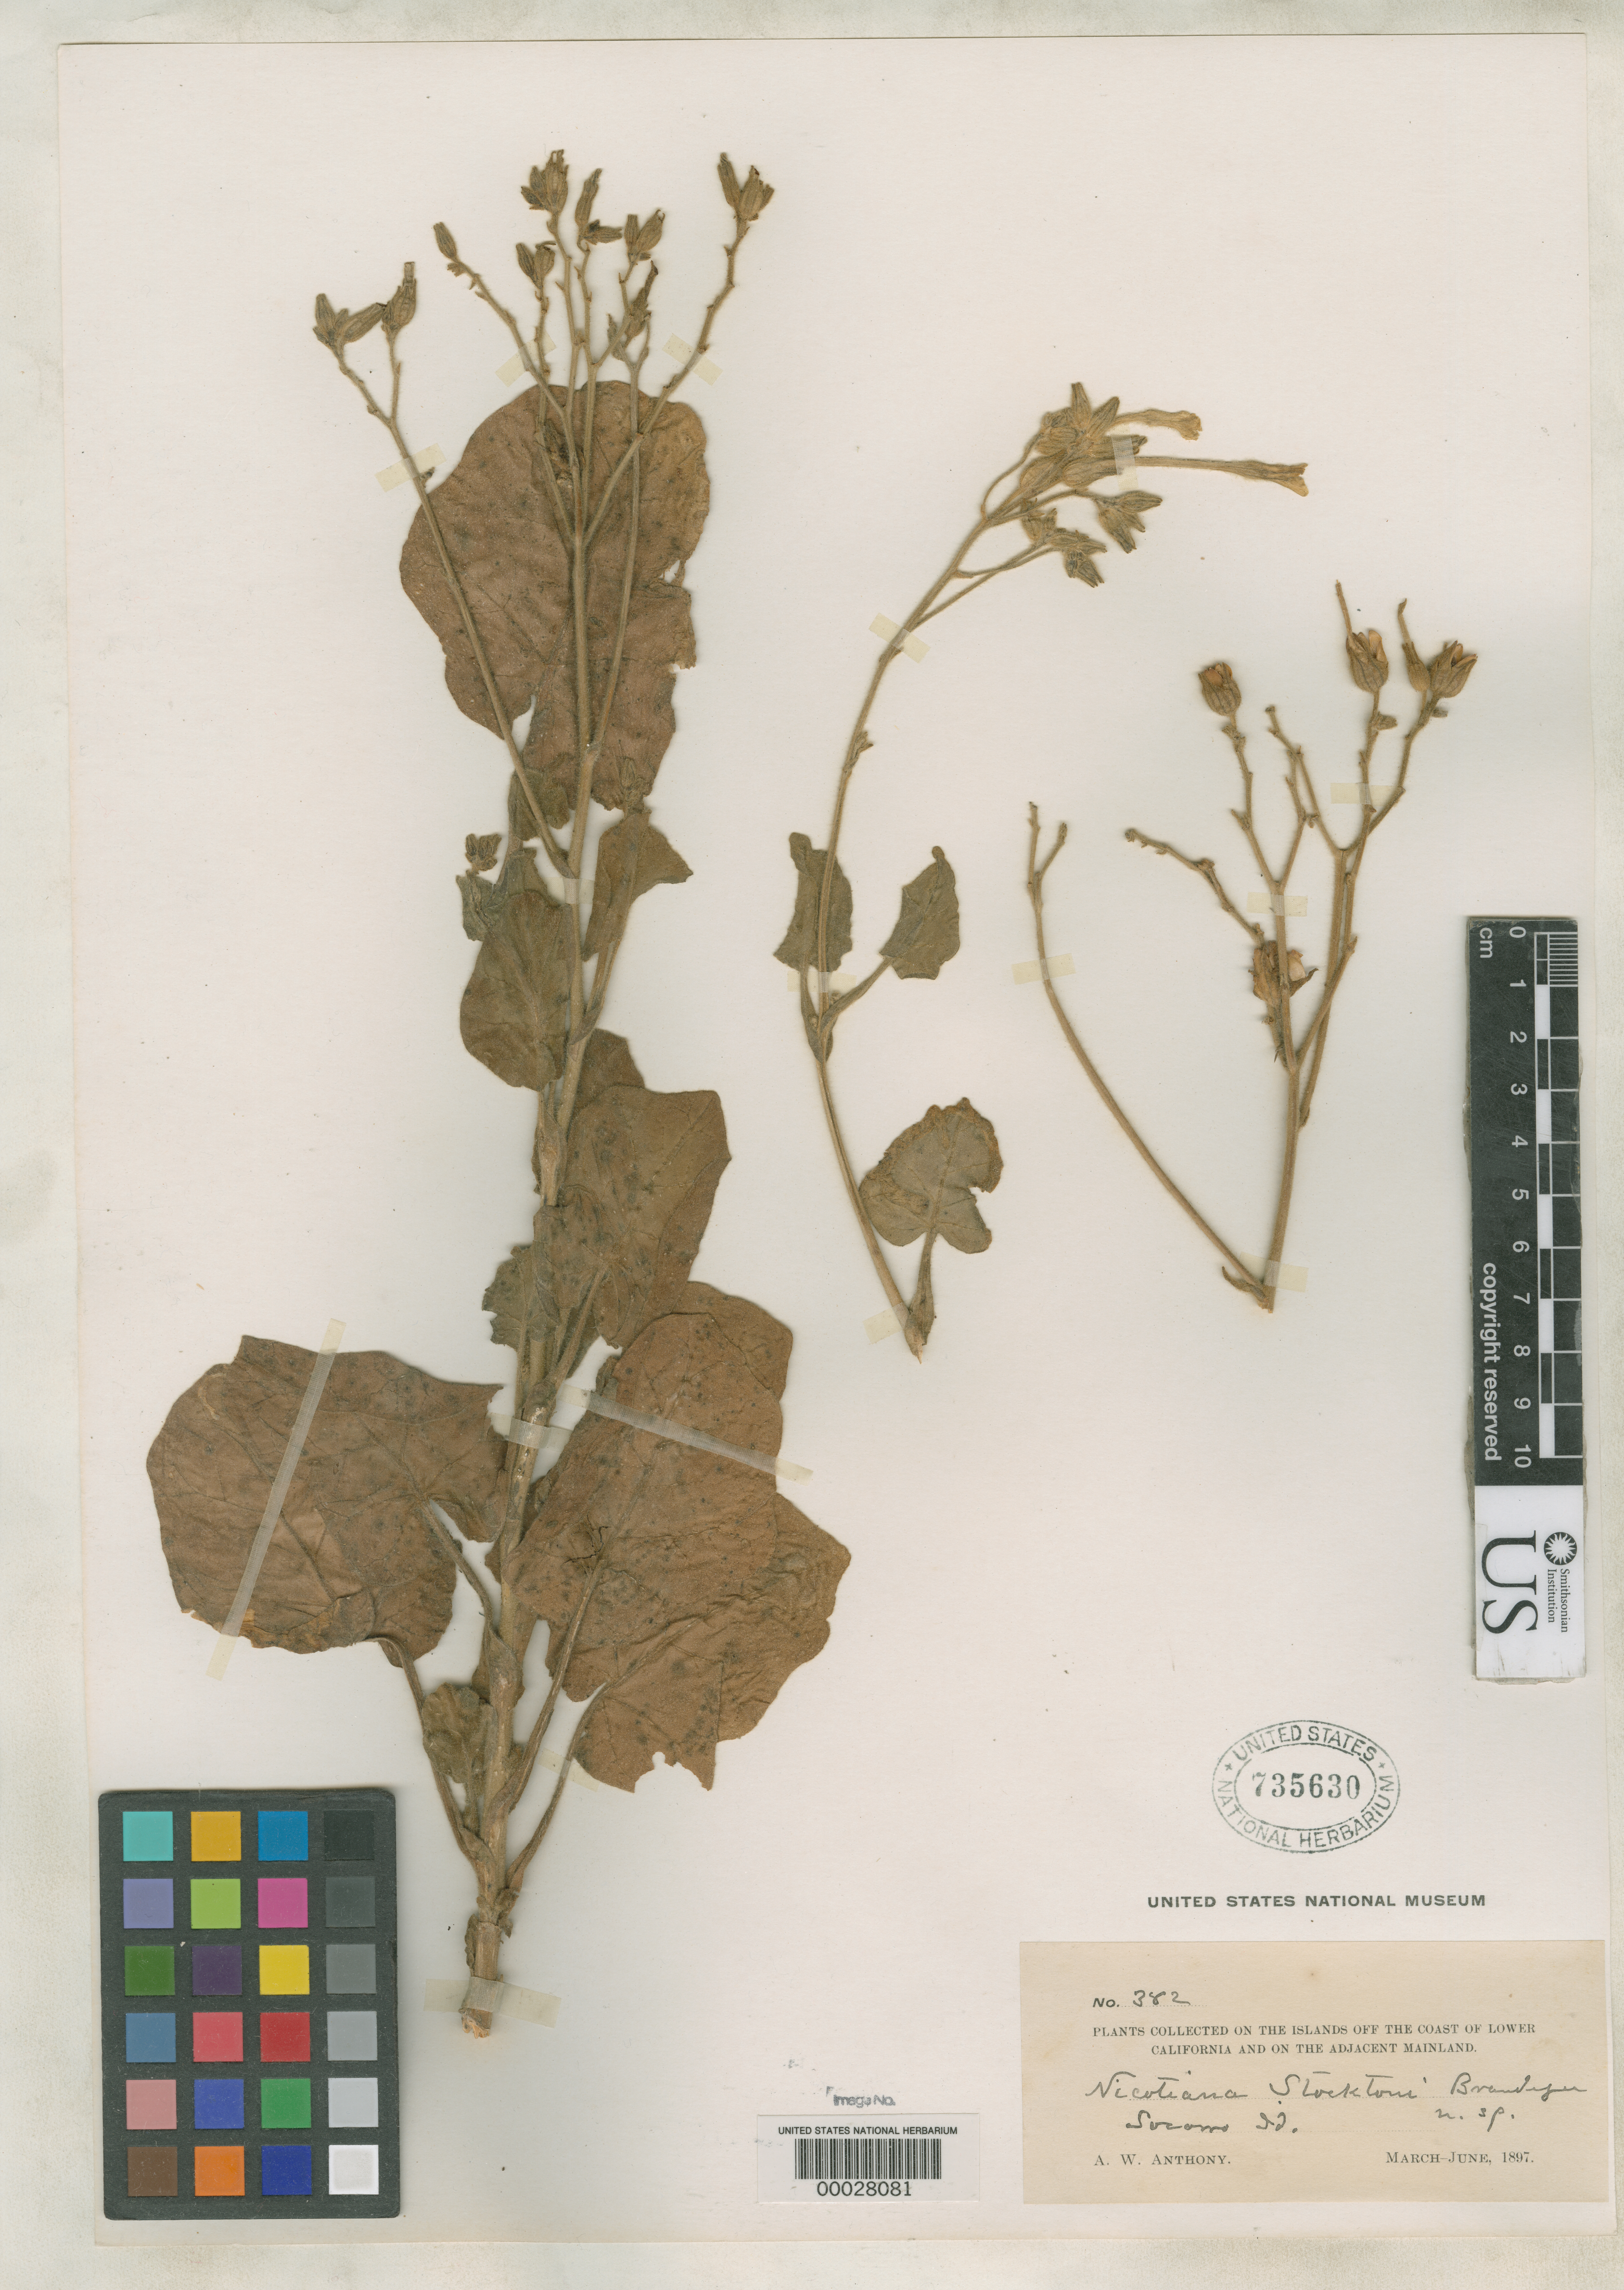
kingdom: Plantae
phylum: Tracheophyta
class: Magnoliopsida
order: Solanales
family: Solanaceae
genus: Nicotiana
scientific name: Nicotiana stocktoni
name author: Brandegee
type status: Type Collection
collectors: A. Stockton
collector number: Anthony 382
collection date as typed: Mar 1897 to -- Jun 1897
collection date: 1897-03/1897-06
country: Mexico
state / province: Colima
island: Socorro Island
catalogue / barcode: US 735630